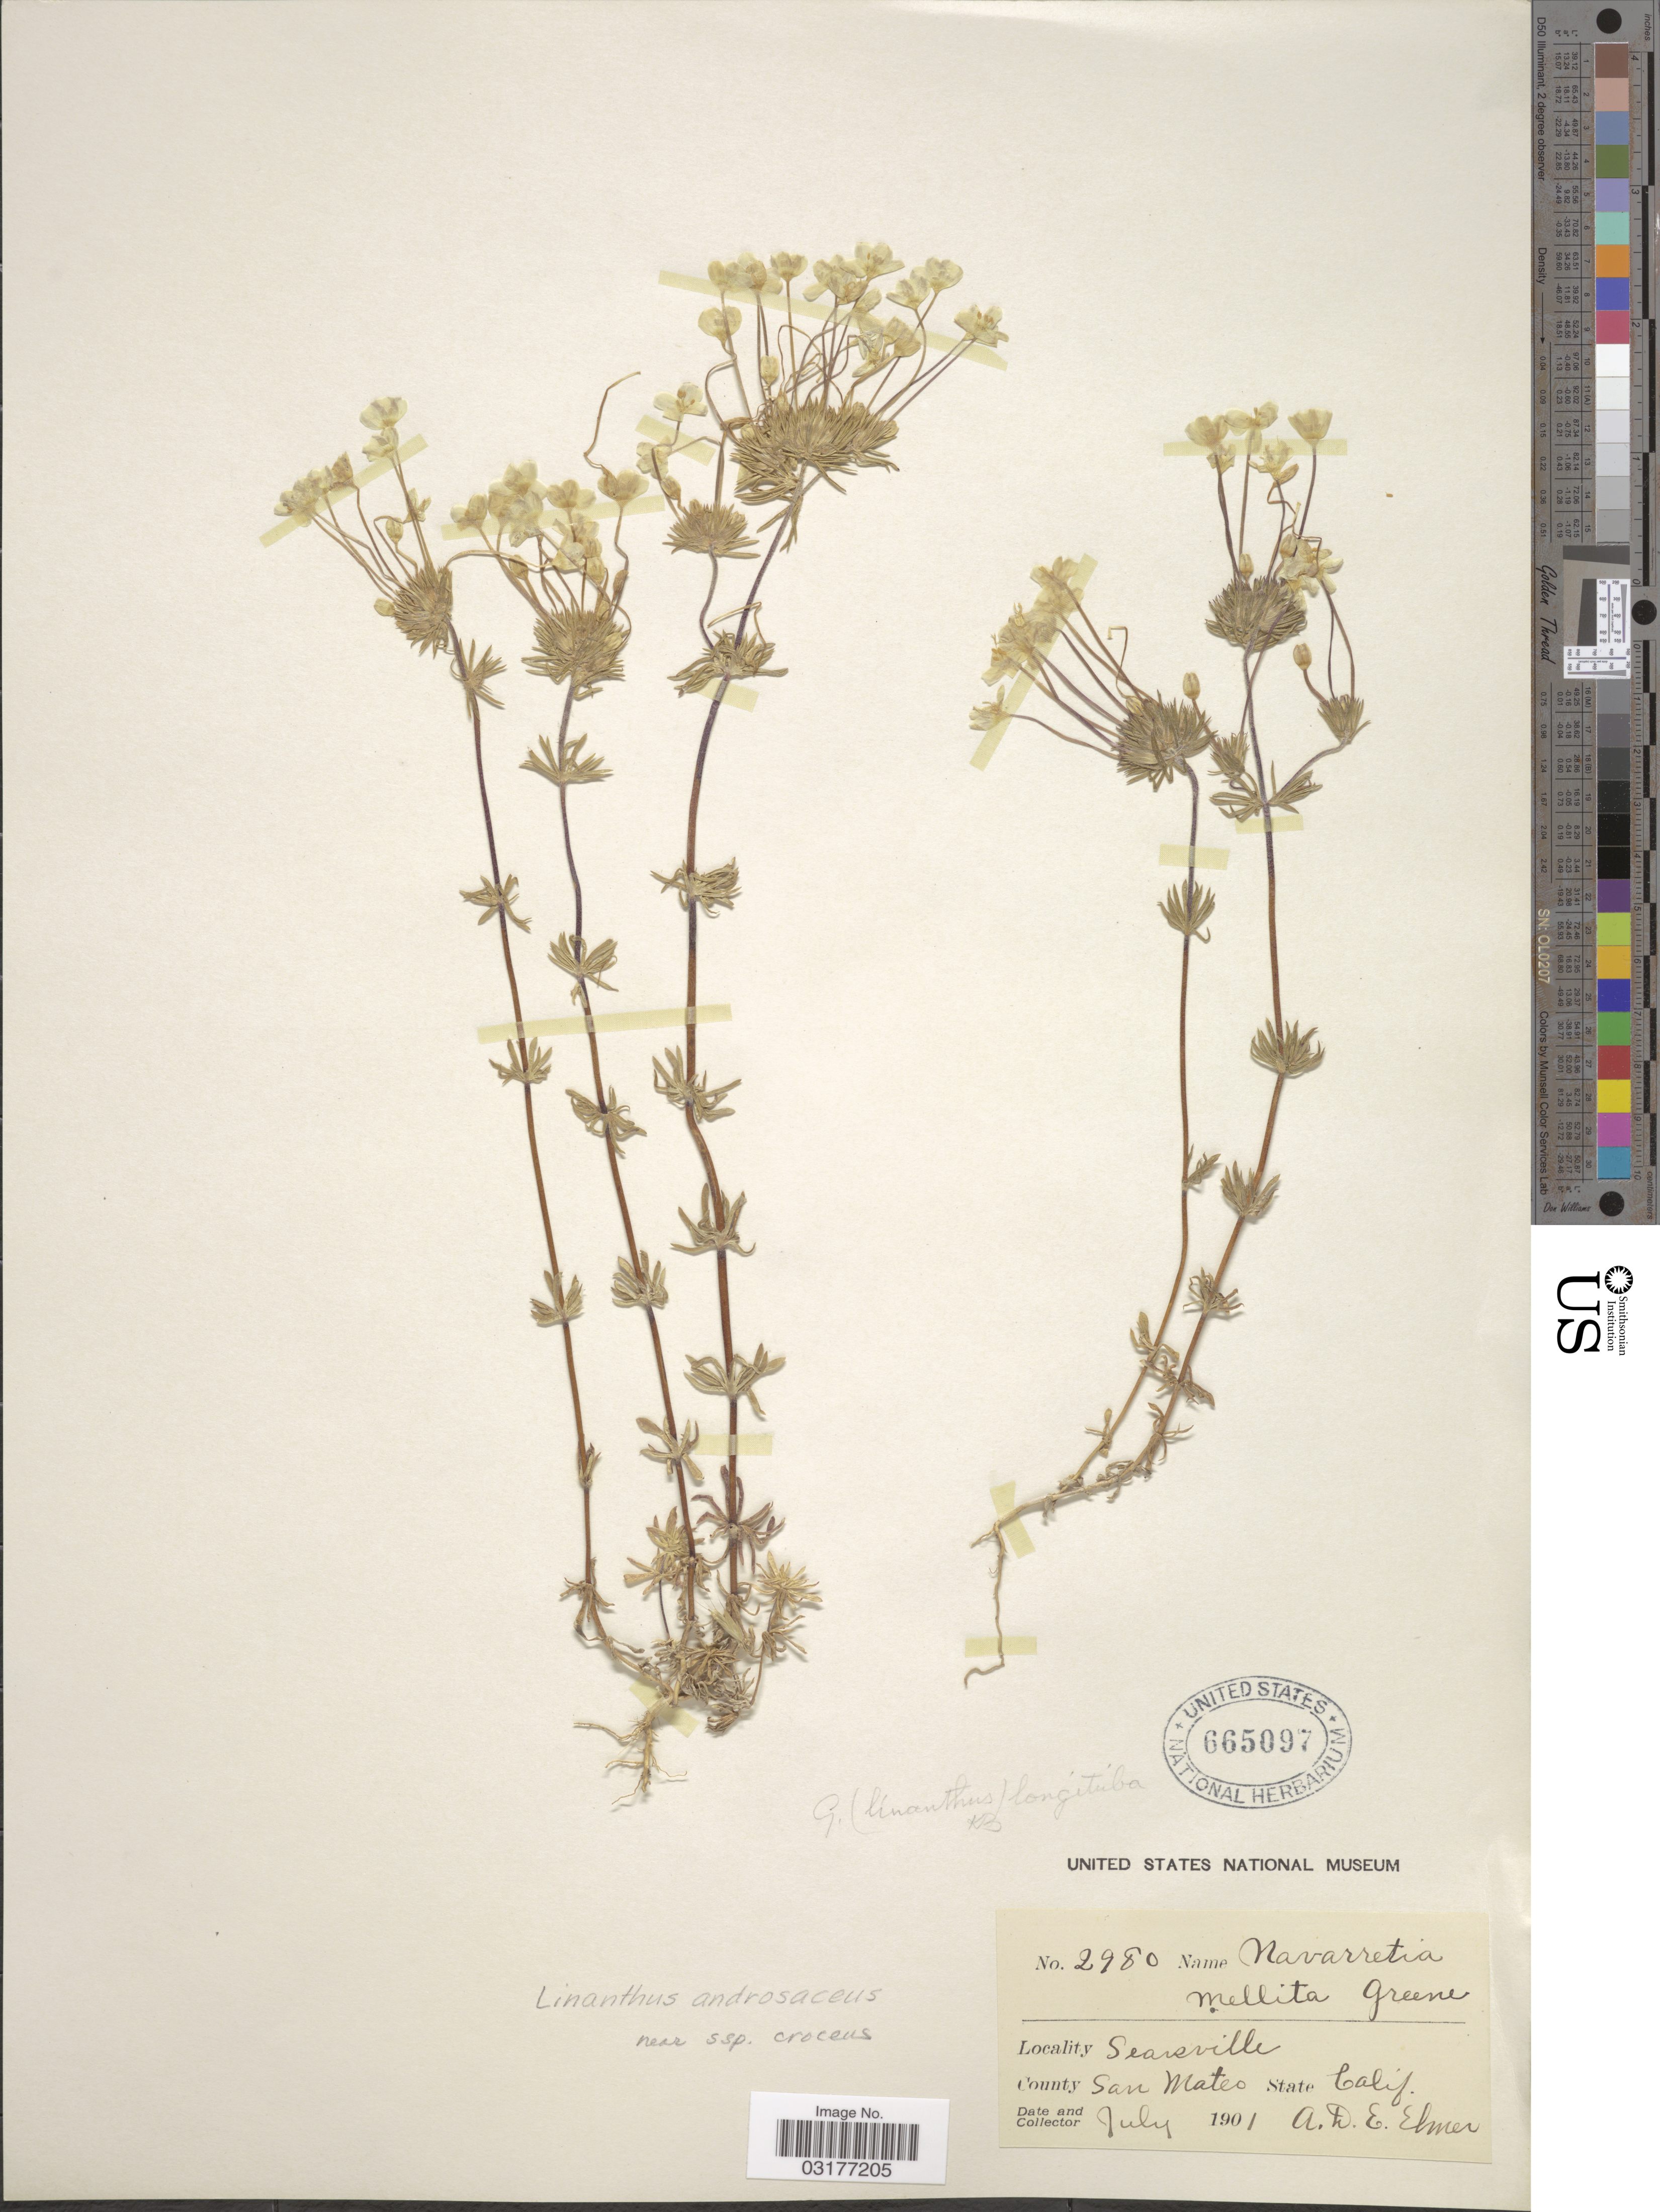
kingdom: Plantae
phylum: Tracheophyta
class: Magnoliopsida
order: Ericales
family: Polemoniaceae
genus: Leptosiphon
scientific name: Leptosiphon parviflorus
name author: Benth.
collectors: A. D. E. Elmer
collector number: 2980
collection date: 1901-07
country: United States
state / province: California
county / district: San Mateo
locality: Searsville. County San Mateo.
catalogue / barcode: US 665097